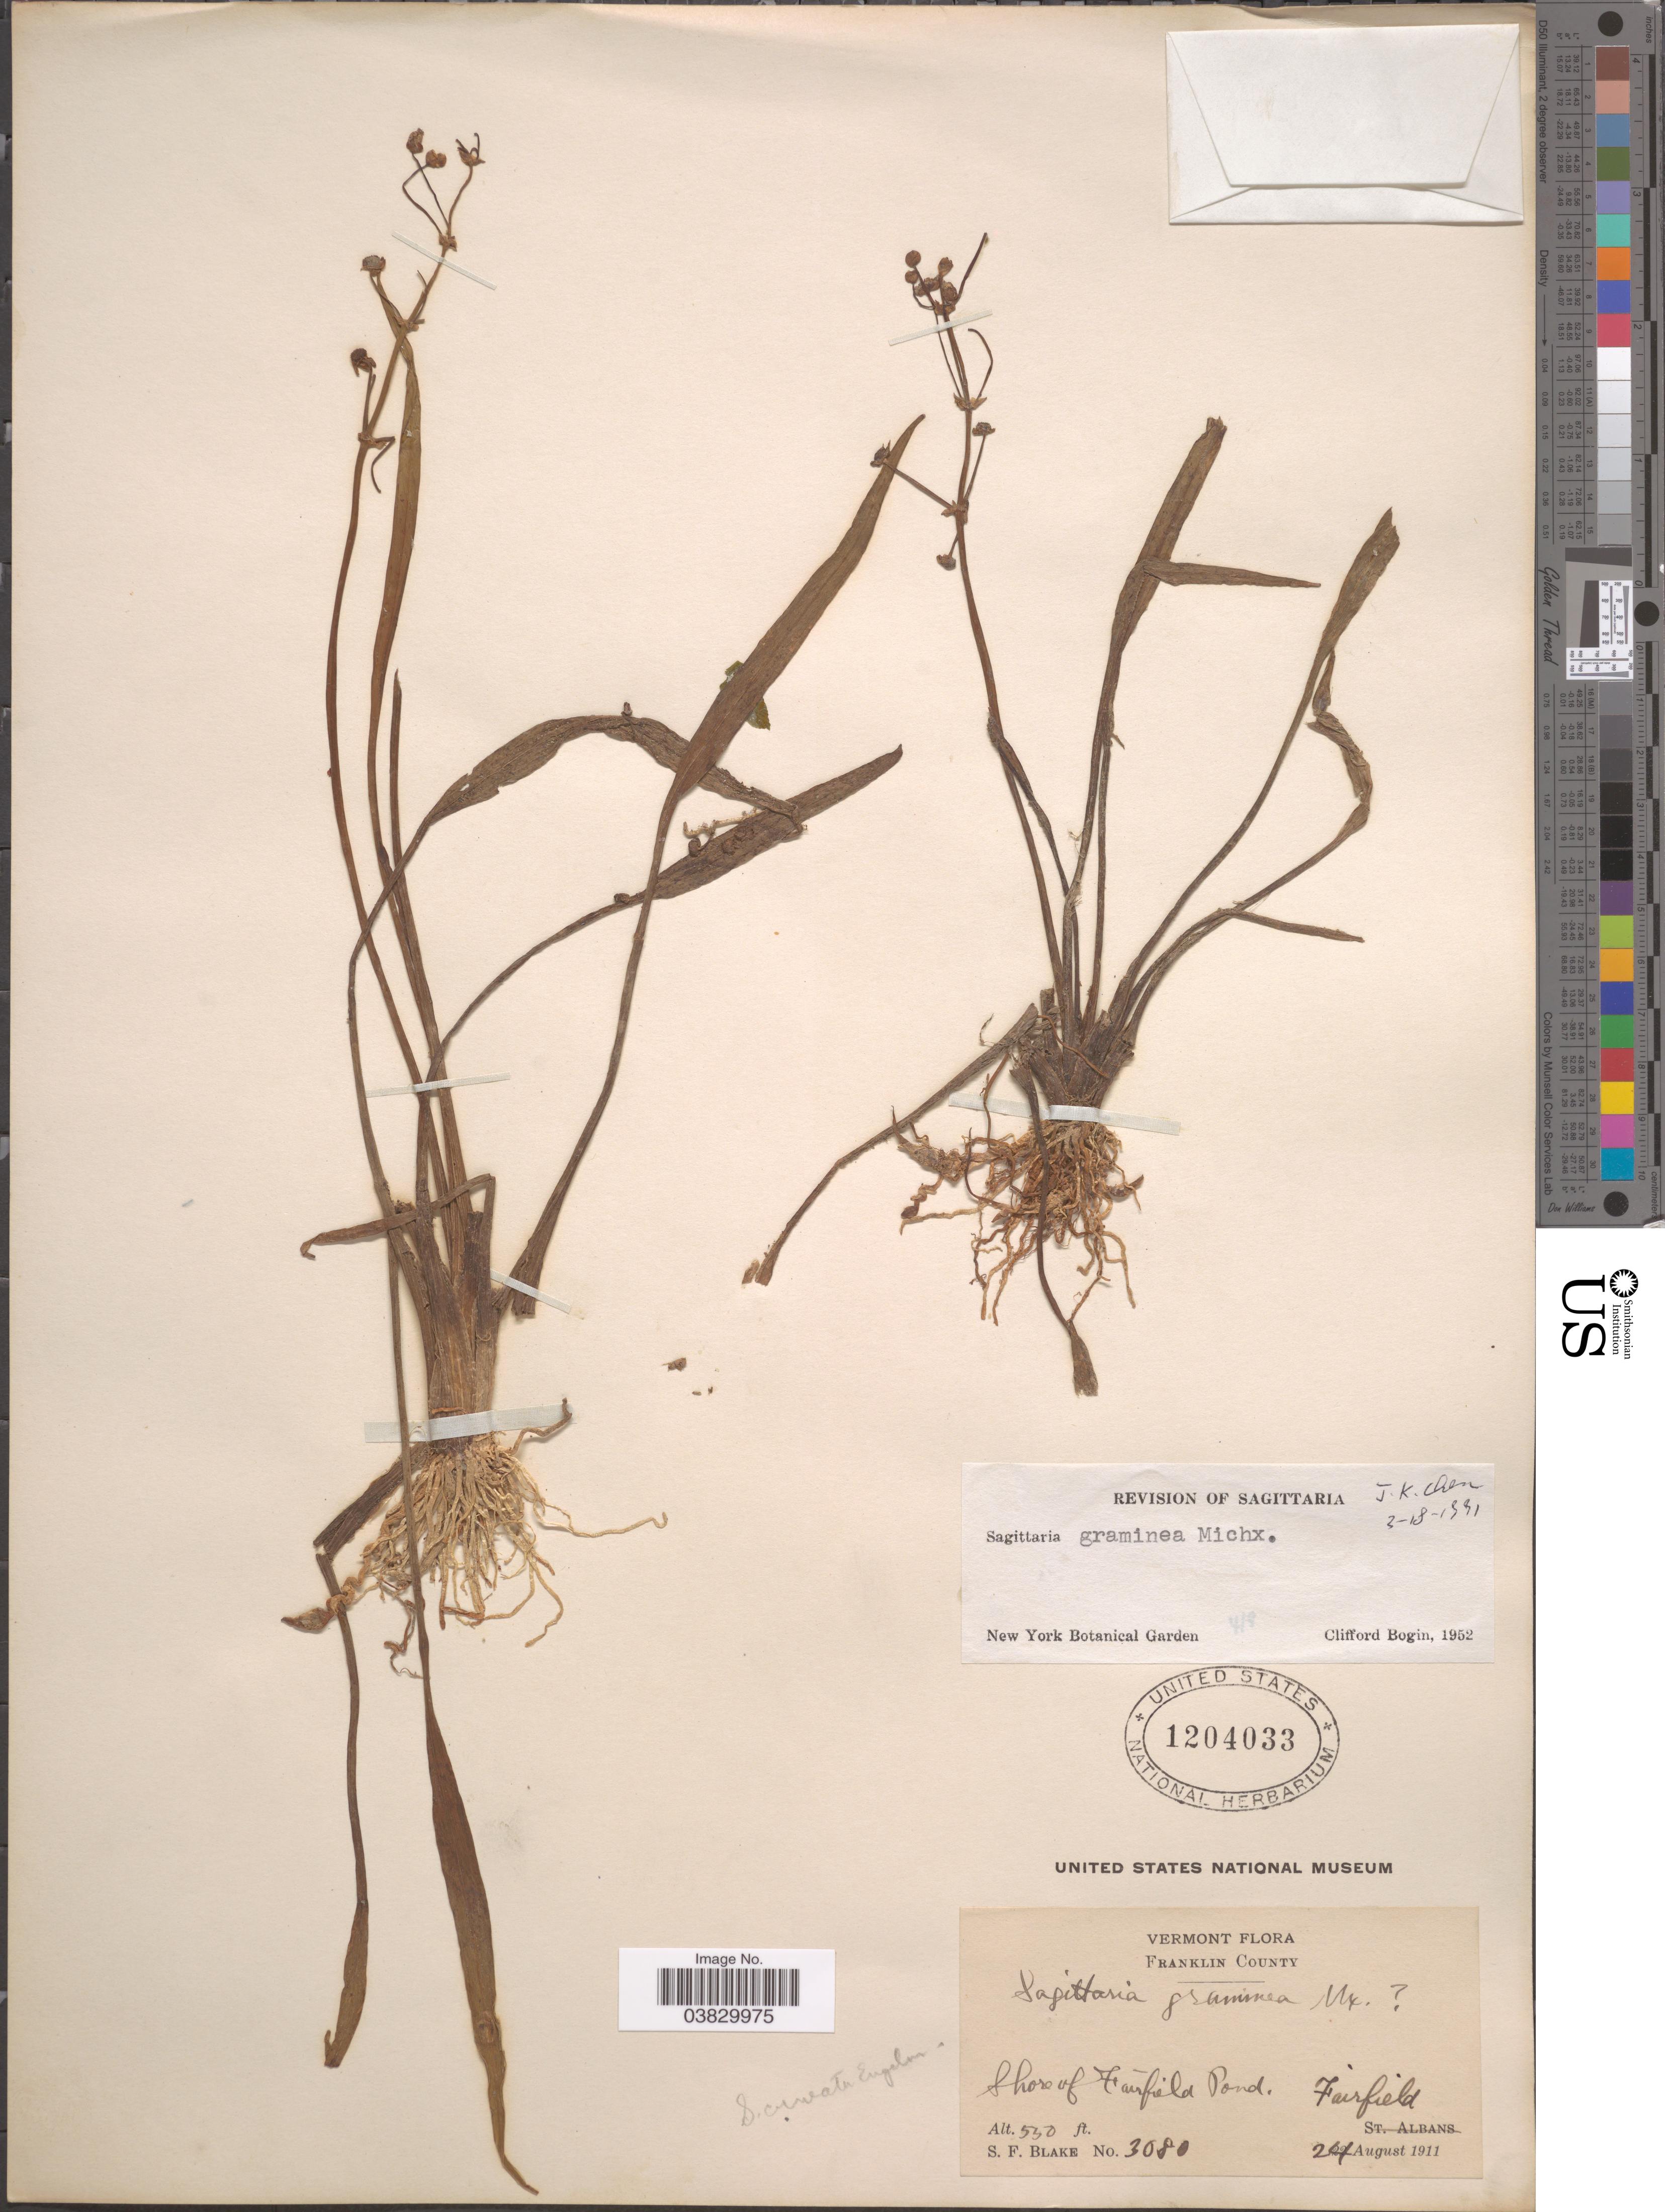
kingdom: Plantae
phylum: Tracheophyta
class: Liliopsida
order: Alismatales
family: Alismataceae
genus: Sagittaria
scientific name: Sagittaria graminea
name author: Michx.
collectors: S. Blake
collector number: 3080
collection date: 1911-08-24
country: United States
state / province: Vermont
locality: Franklin County. Shore of Fairfield Pond. Fairfield.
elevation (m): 168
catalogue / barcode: US 1204033